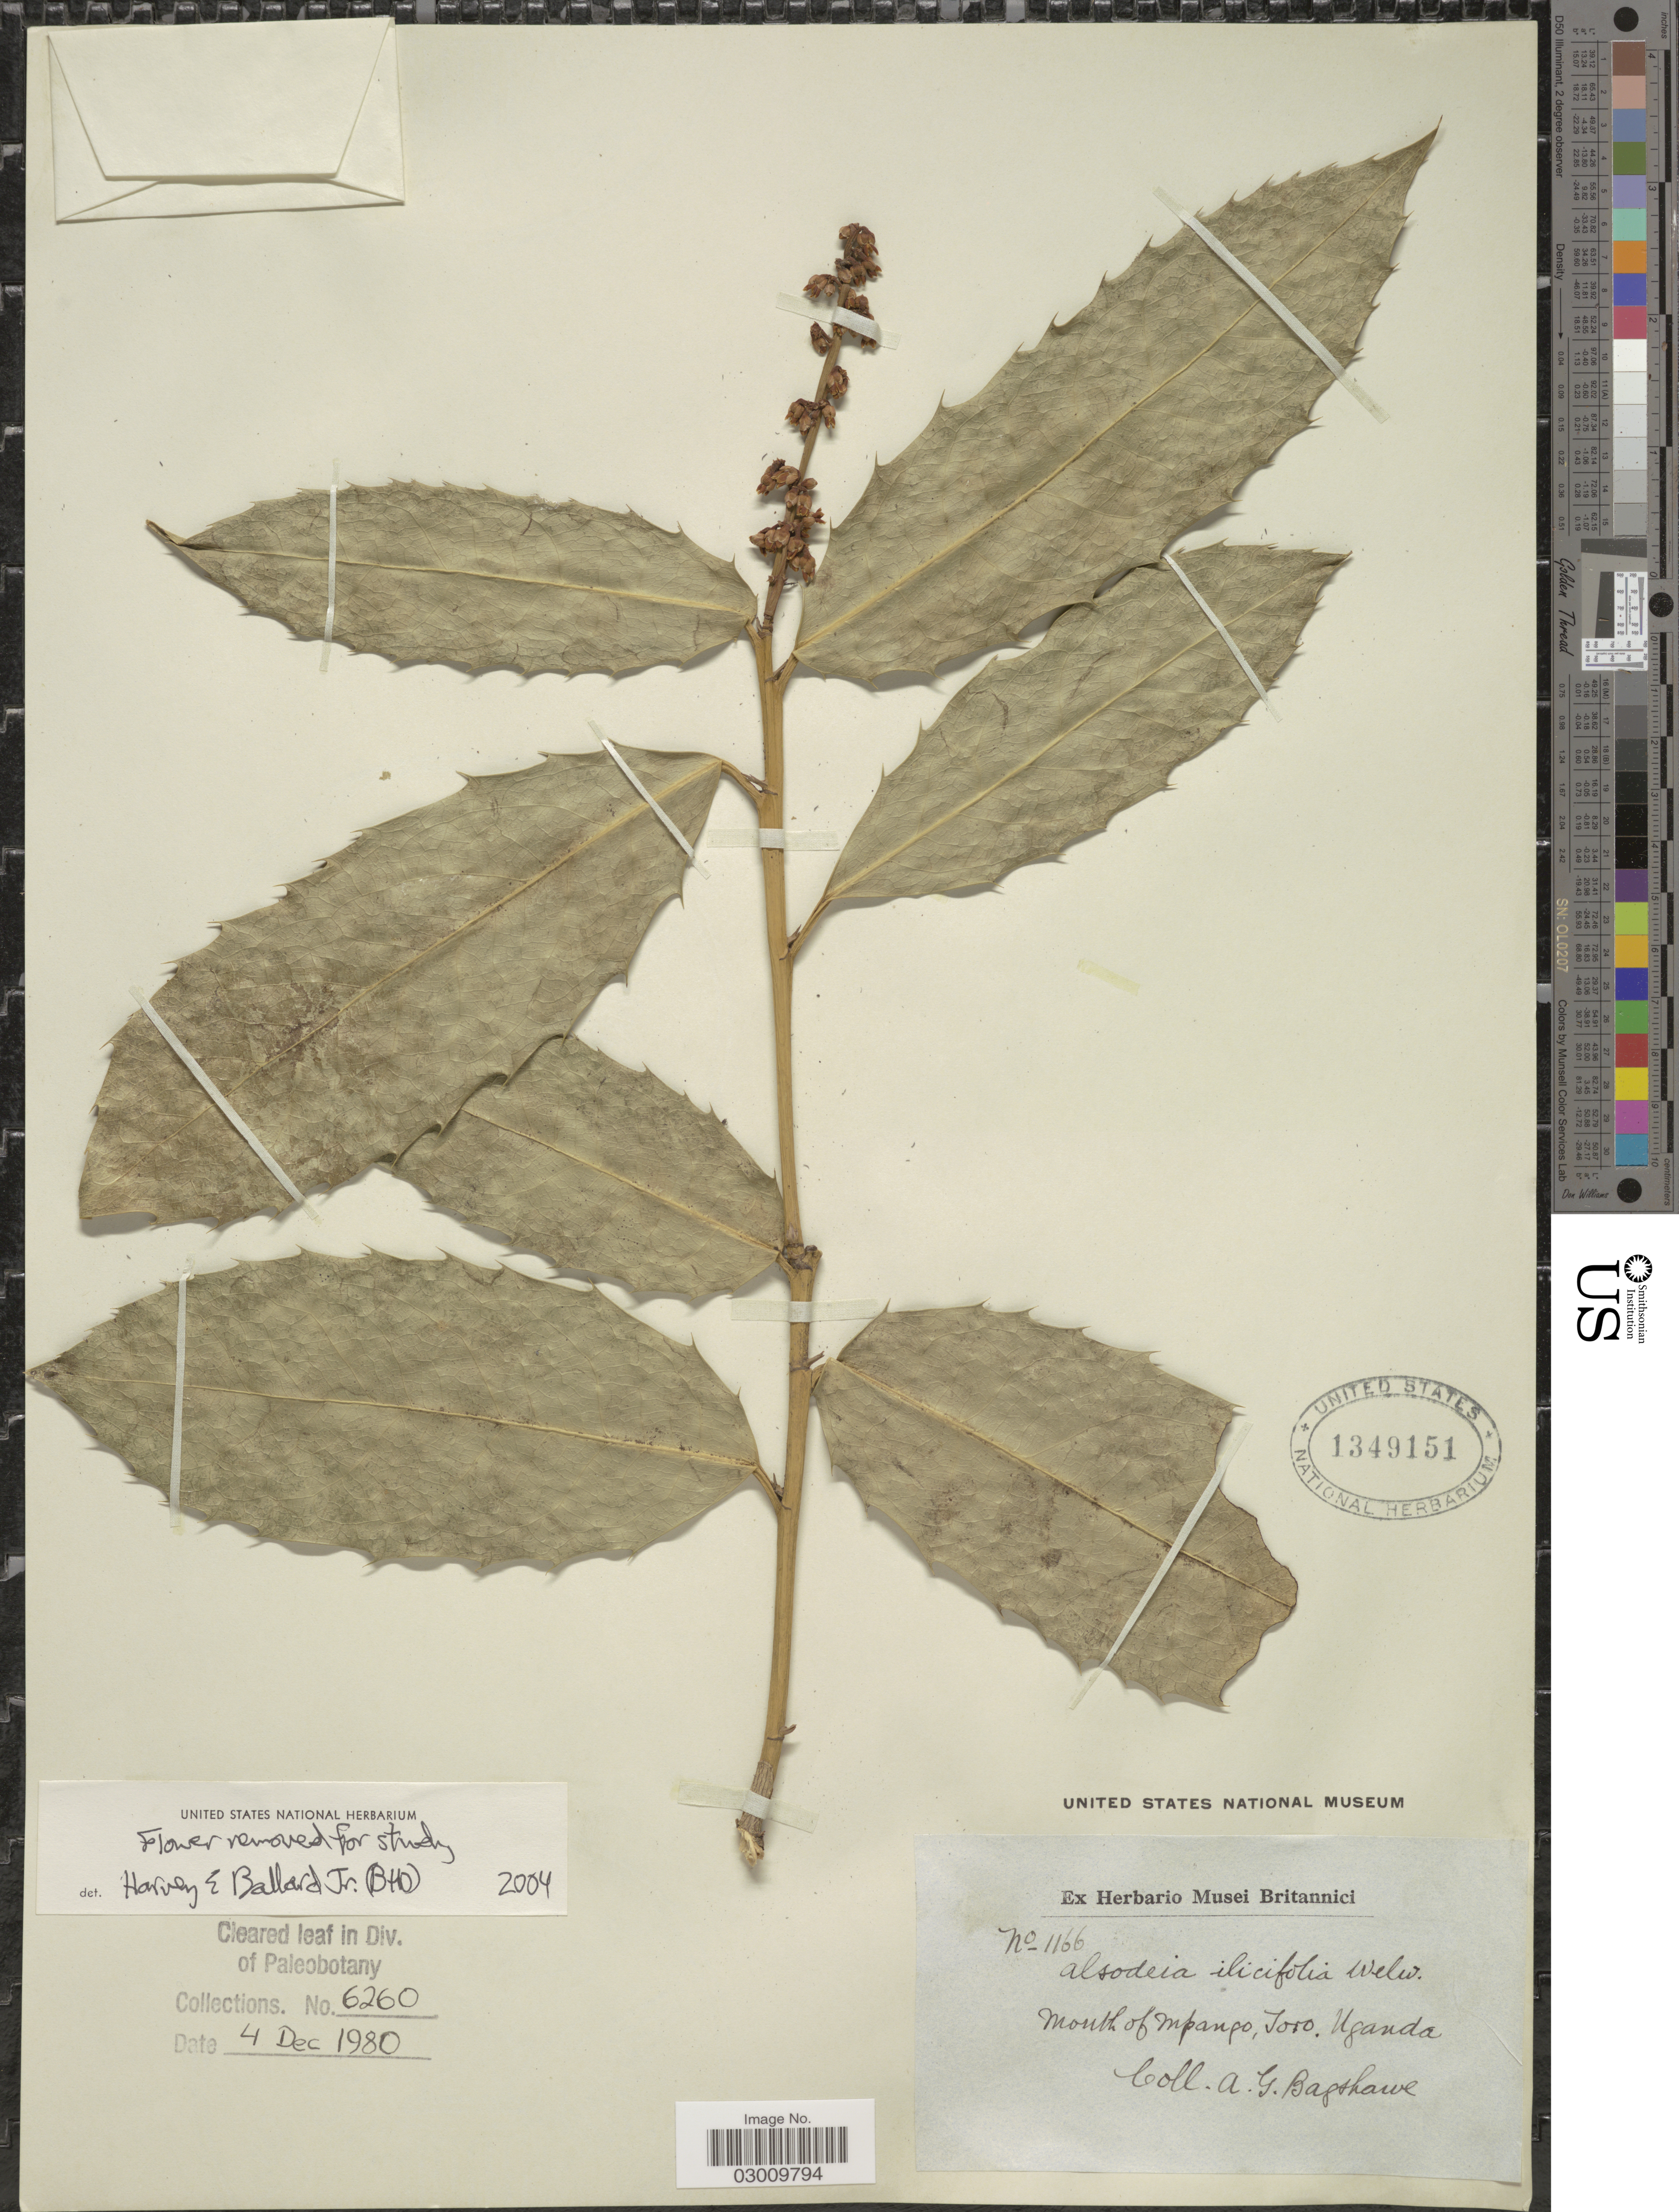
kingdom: Plantae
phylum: Tracheophyta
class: Magnoliopsida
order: Malpighiales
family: Violaceae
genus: Rinorea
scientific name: Rinorea ilicifolia subsp. ilicifolia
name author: (Welw. ex Oliv.) Kuntze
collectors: A. Bagshawe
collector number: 1166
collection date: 1980-12-04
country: Uganda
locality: Mouth of Mpanpo, Toro.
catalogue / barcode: US 1349151